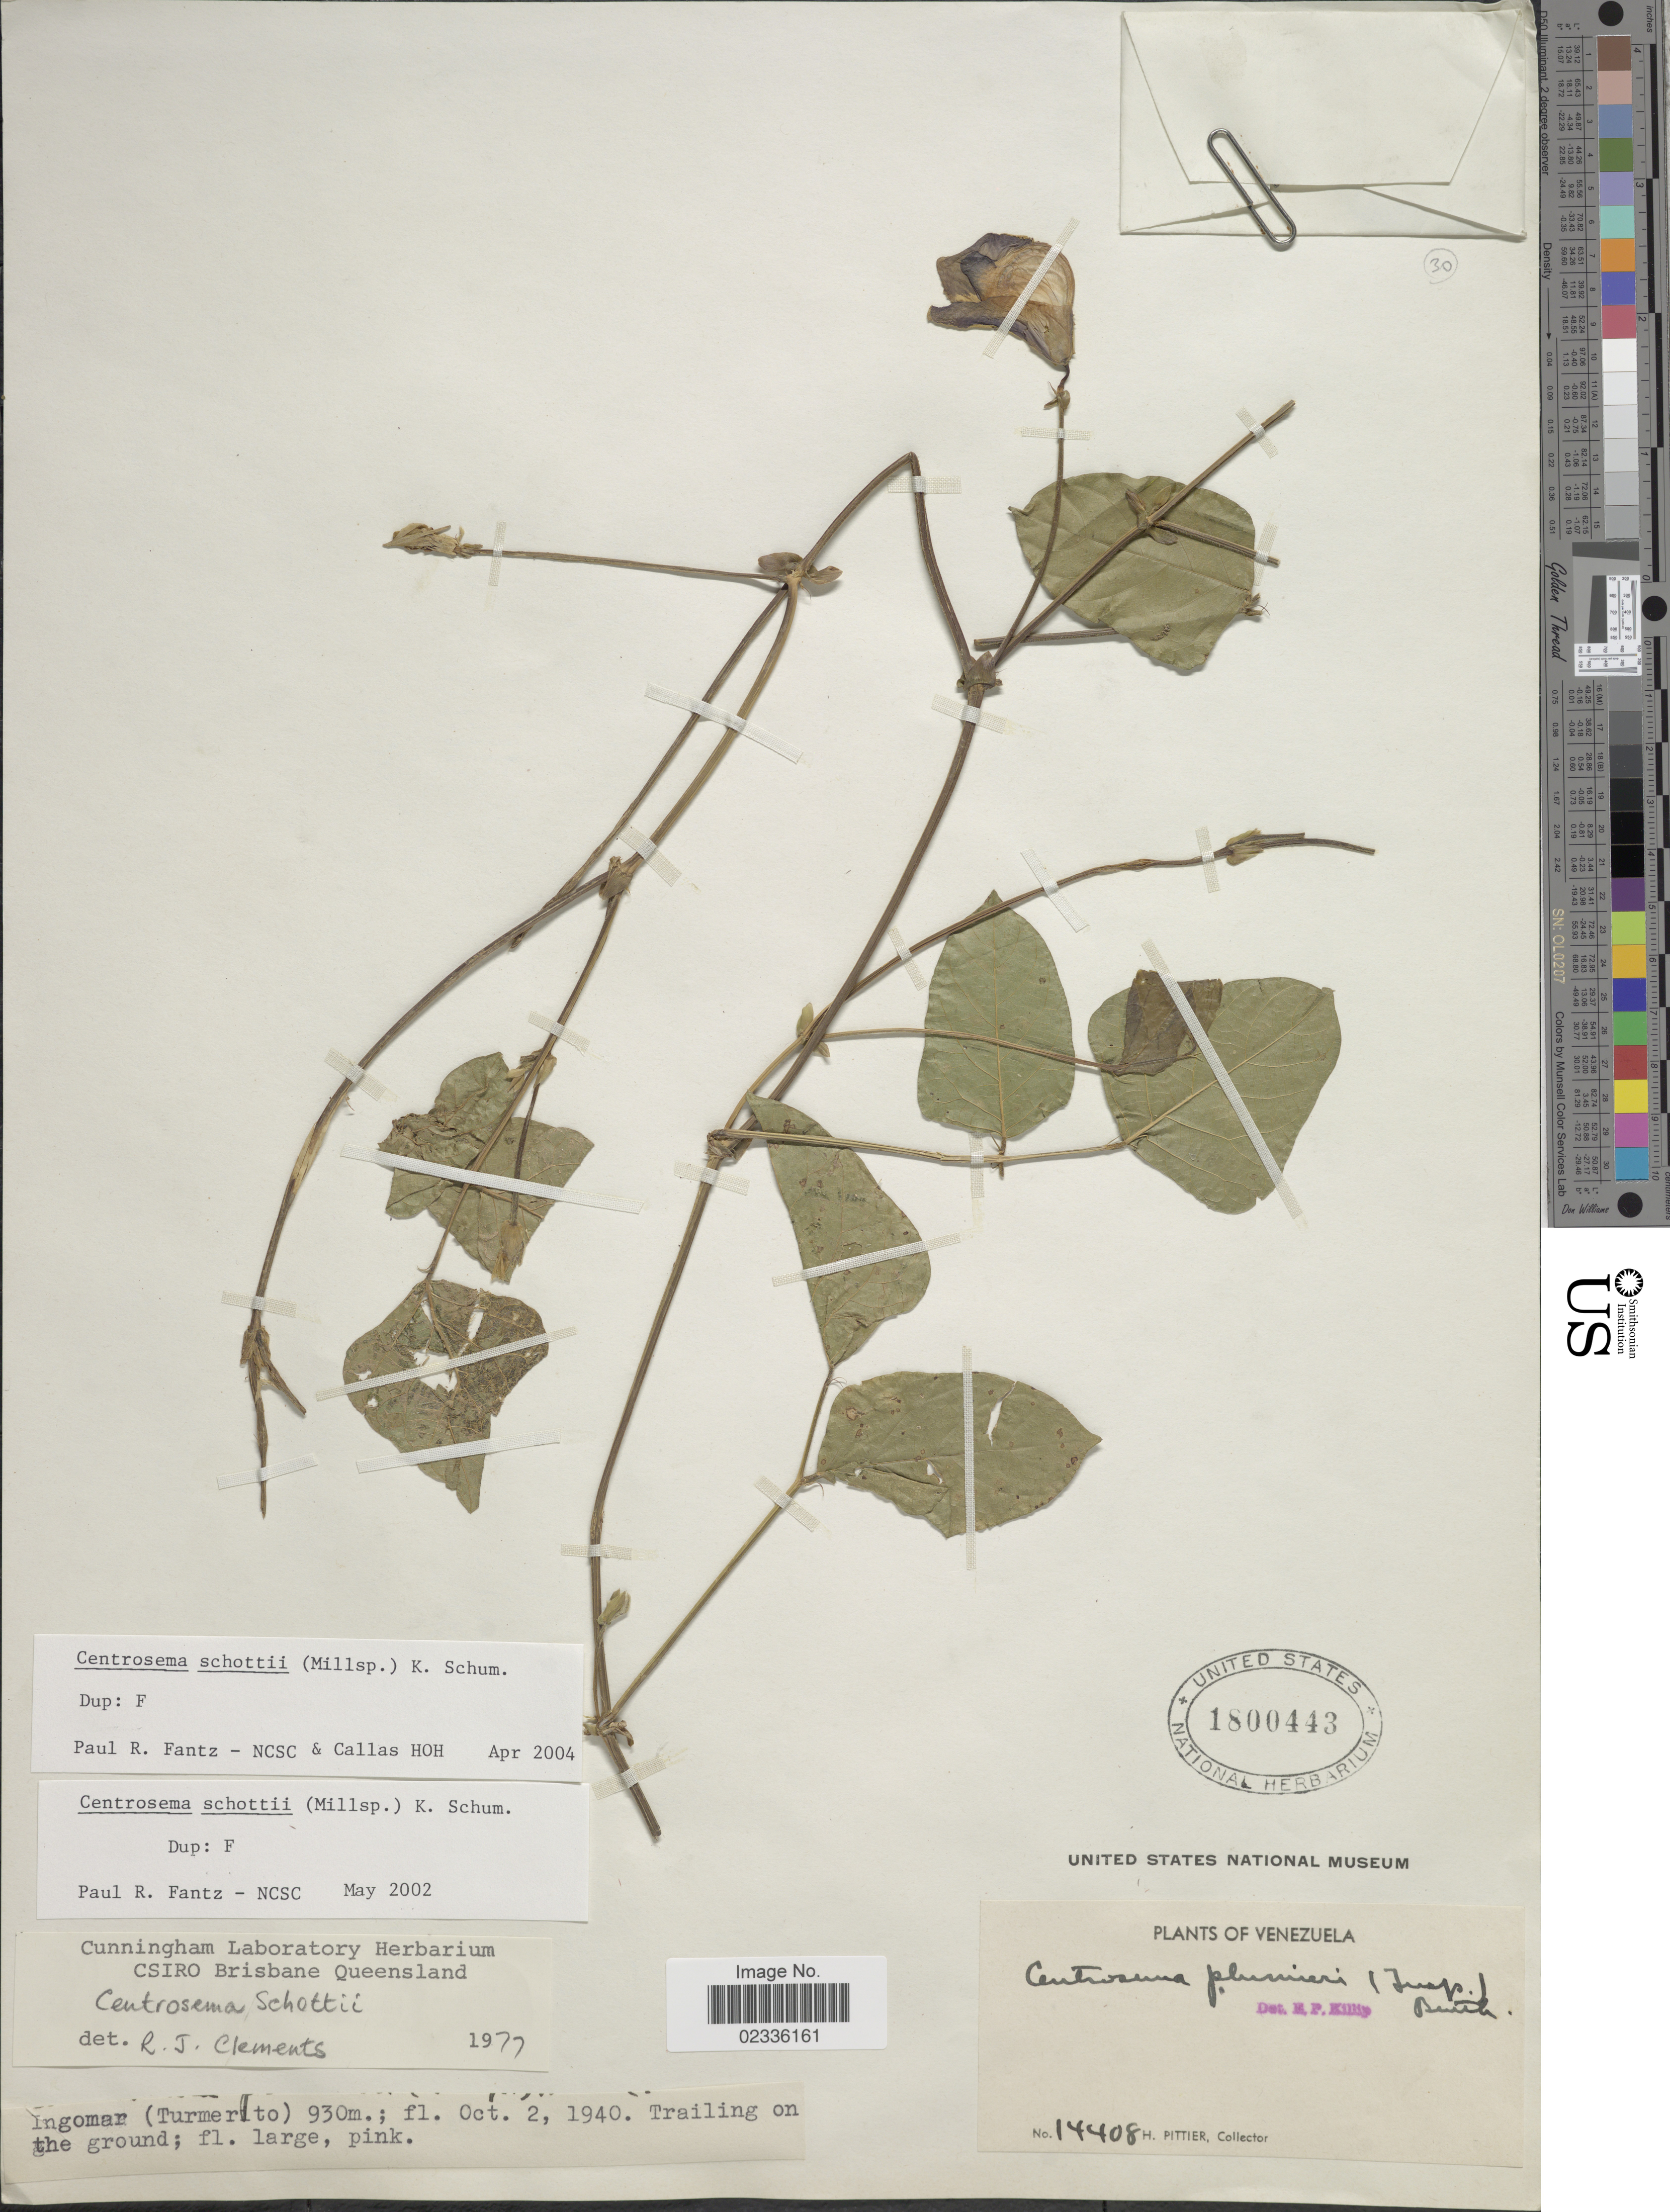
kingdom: Plantae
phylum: Tracheophyta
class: Magnoliopsida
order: Fabales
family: Fabaceae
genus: Centrosema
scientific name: Centrosema schottii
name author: (Millsp.) K. Schum.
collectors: H. F. Pittier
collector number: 14408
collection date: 1940-10-02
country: Venezuela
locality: Ingomar (Turmerito) , Trailing on the ground.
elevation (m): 930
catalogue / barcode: US 1800443